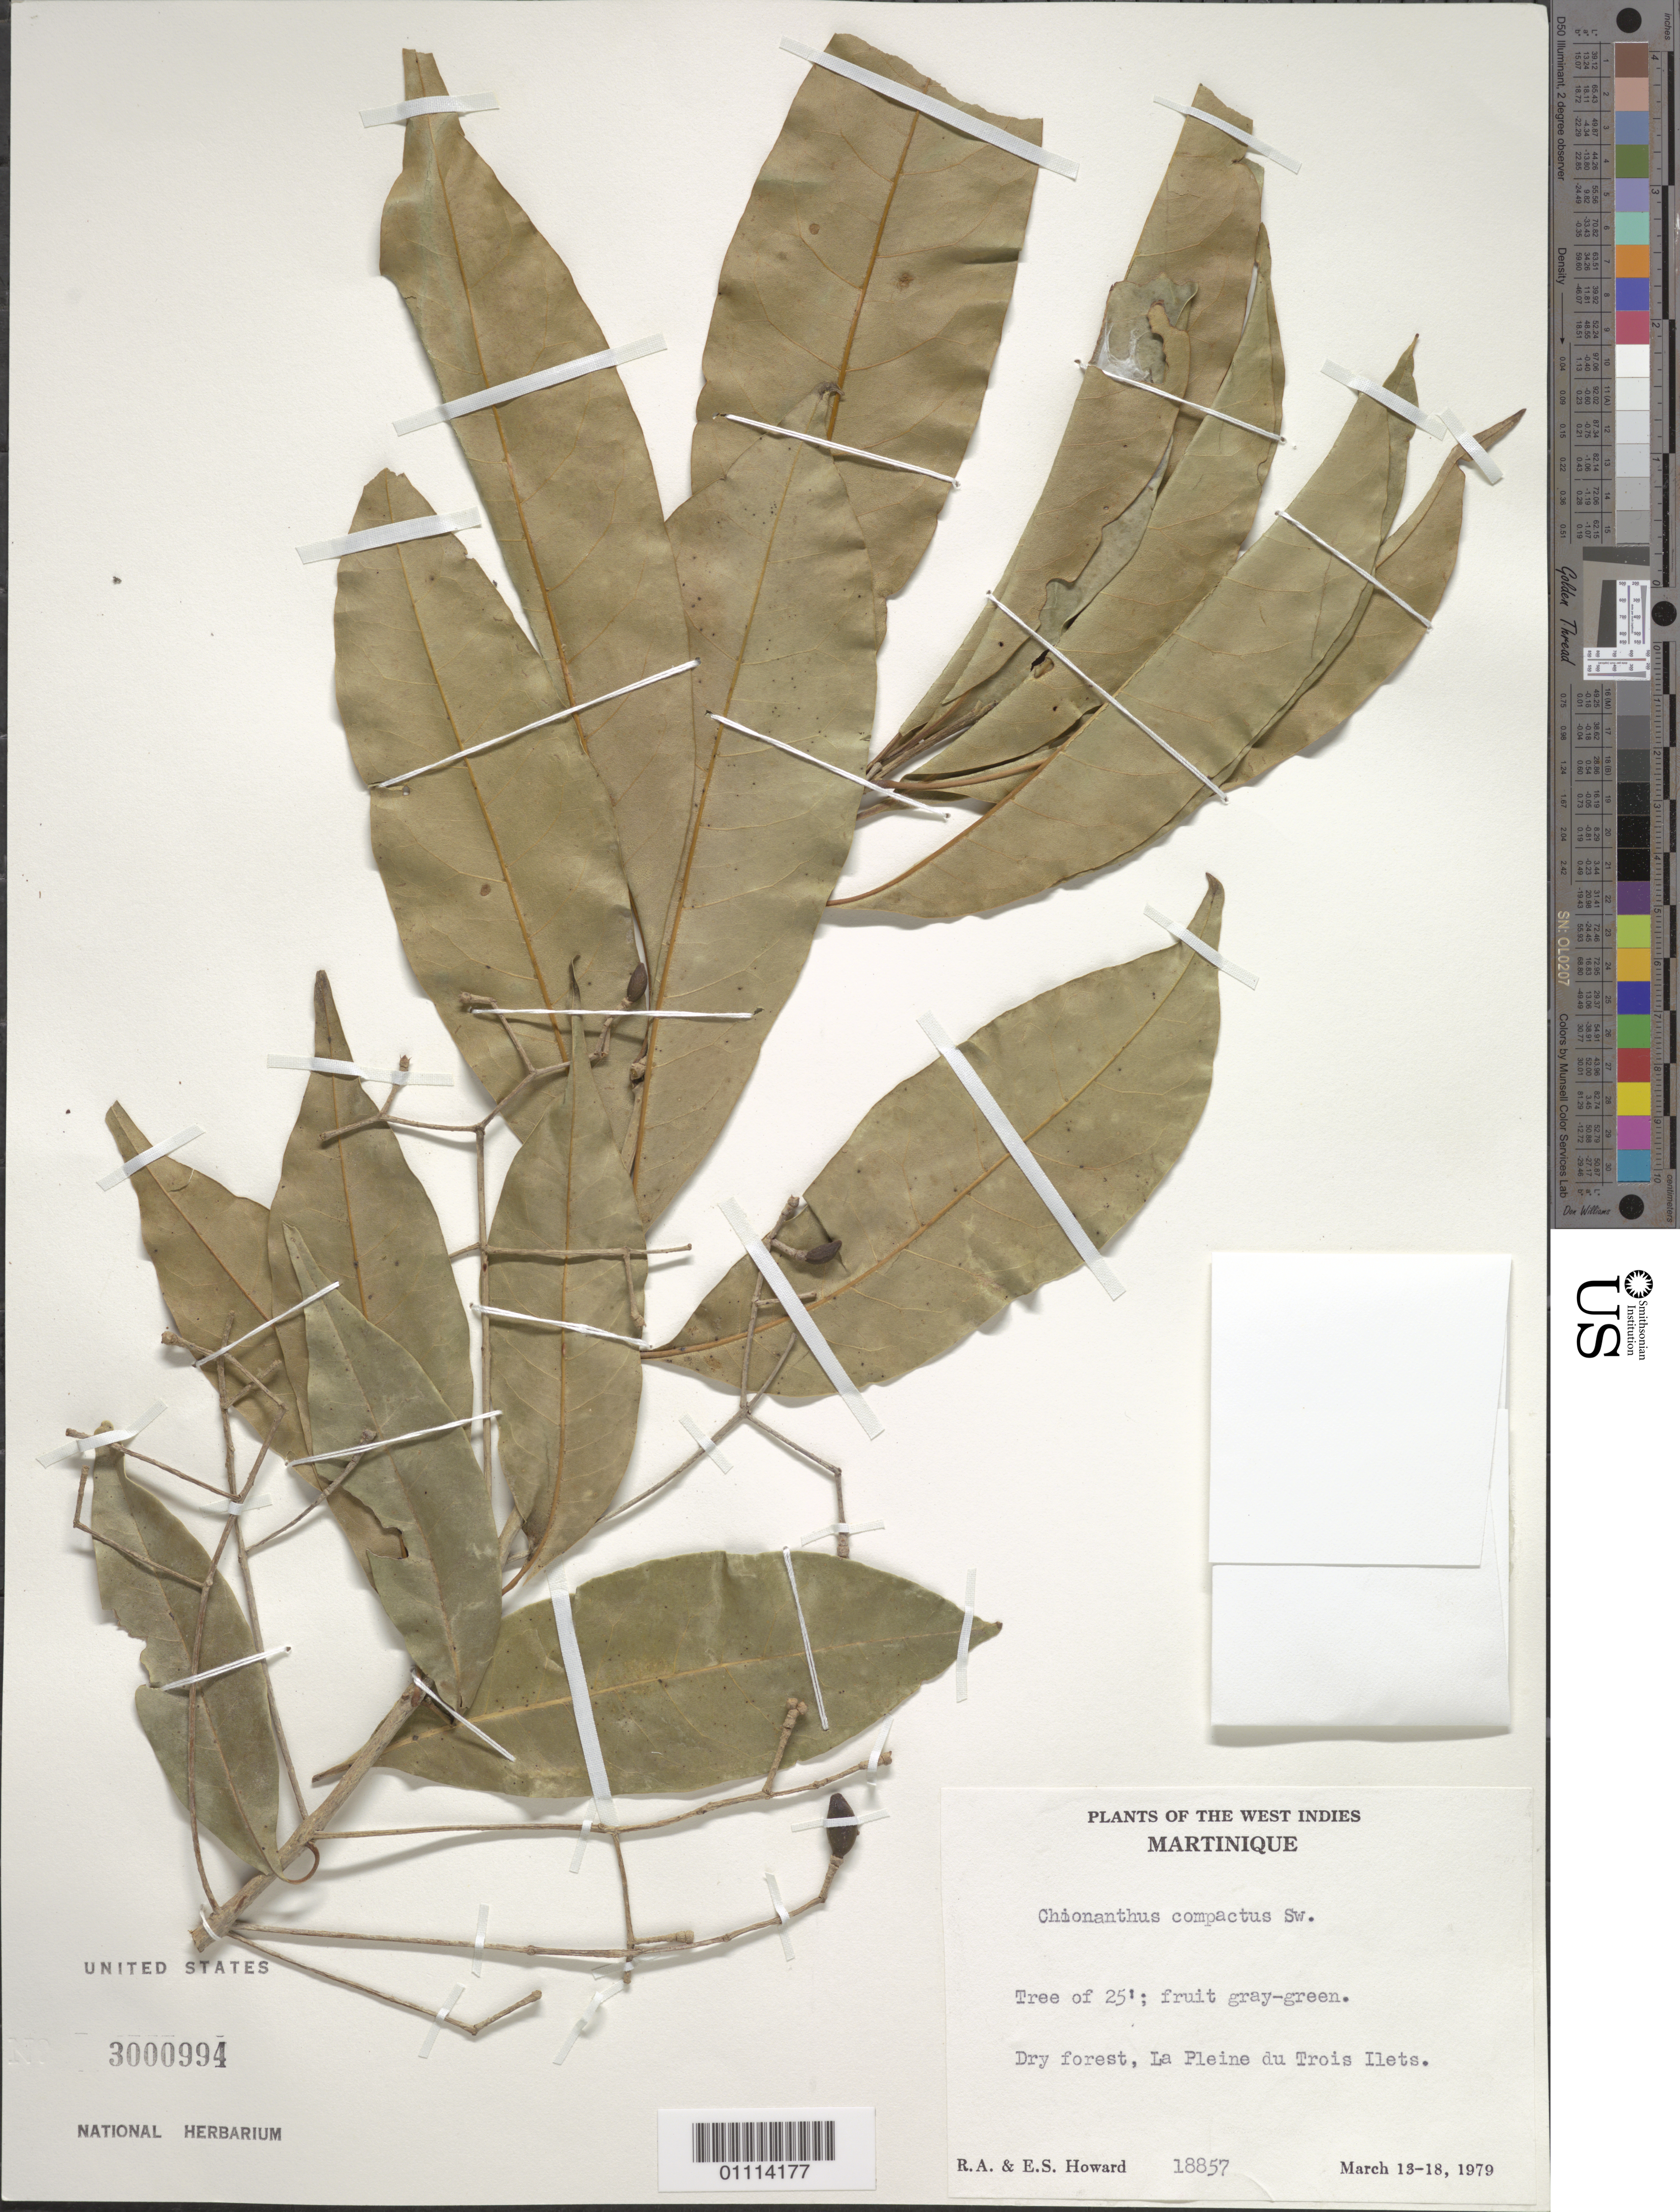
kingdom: Plantae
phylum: Tracheophyta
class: Magnoliopsida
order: Lamiales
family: Oleaceae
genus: Chionanthus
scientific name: Chionanthus compactus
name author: Sw.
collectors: R. A. Howard & E. S. Howard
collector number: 18857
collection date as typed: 13 Mar 1979 to 18 Mar 1979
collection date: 1979-03-13/1979-03-18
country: Martinique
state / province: Le Marin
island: Martinique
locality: Dry forest, La Pleine du Trois Ilets.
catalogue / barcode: US 3000994